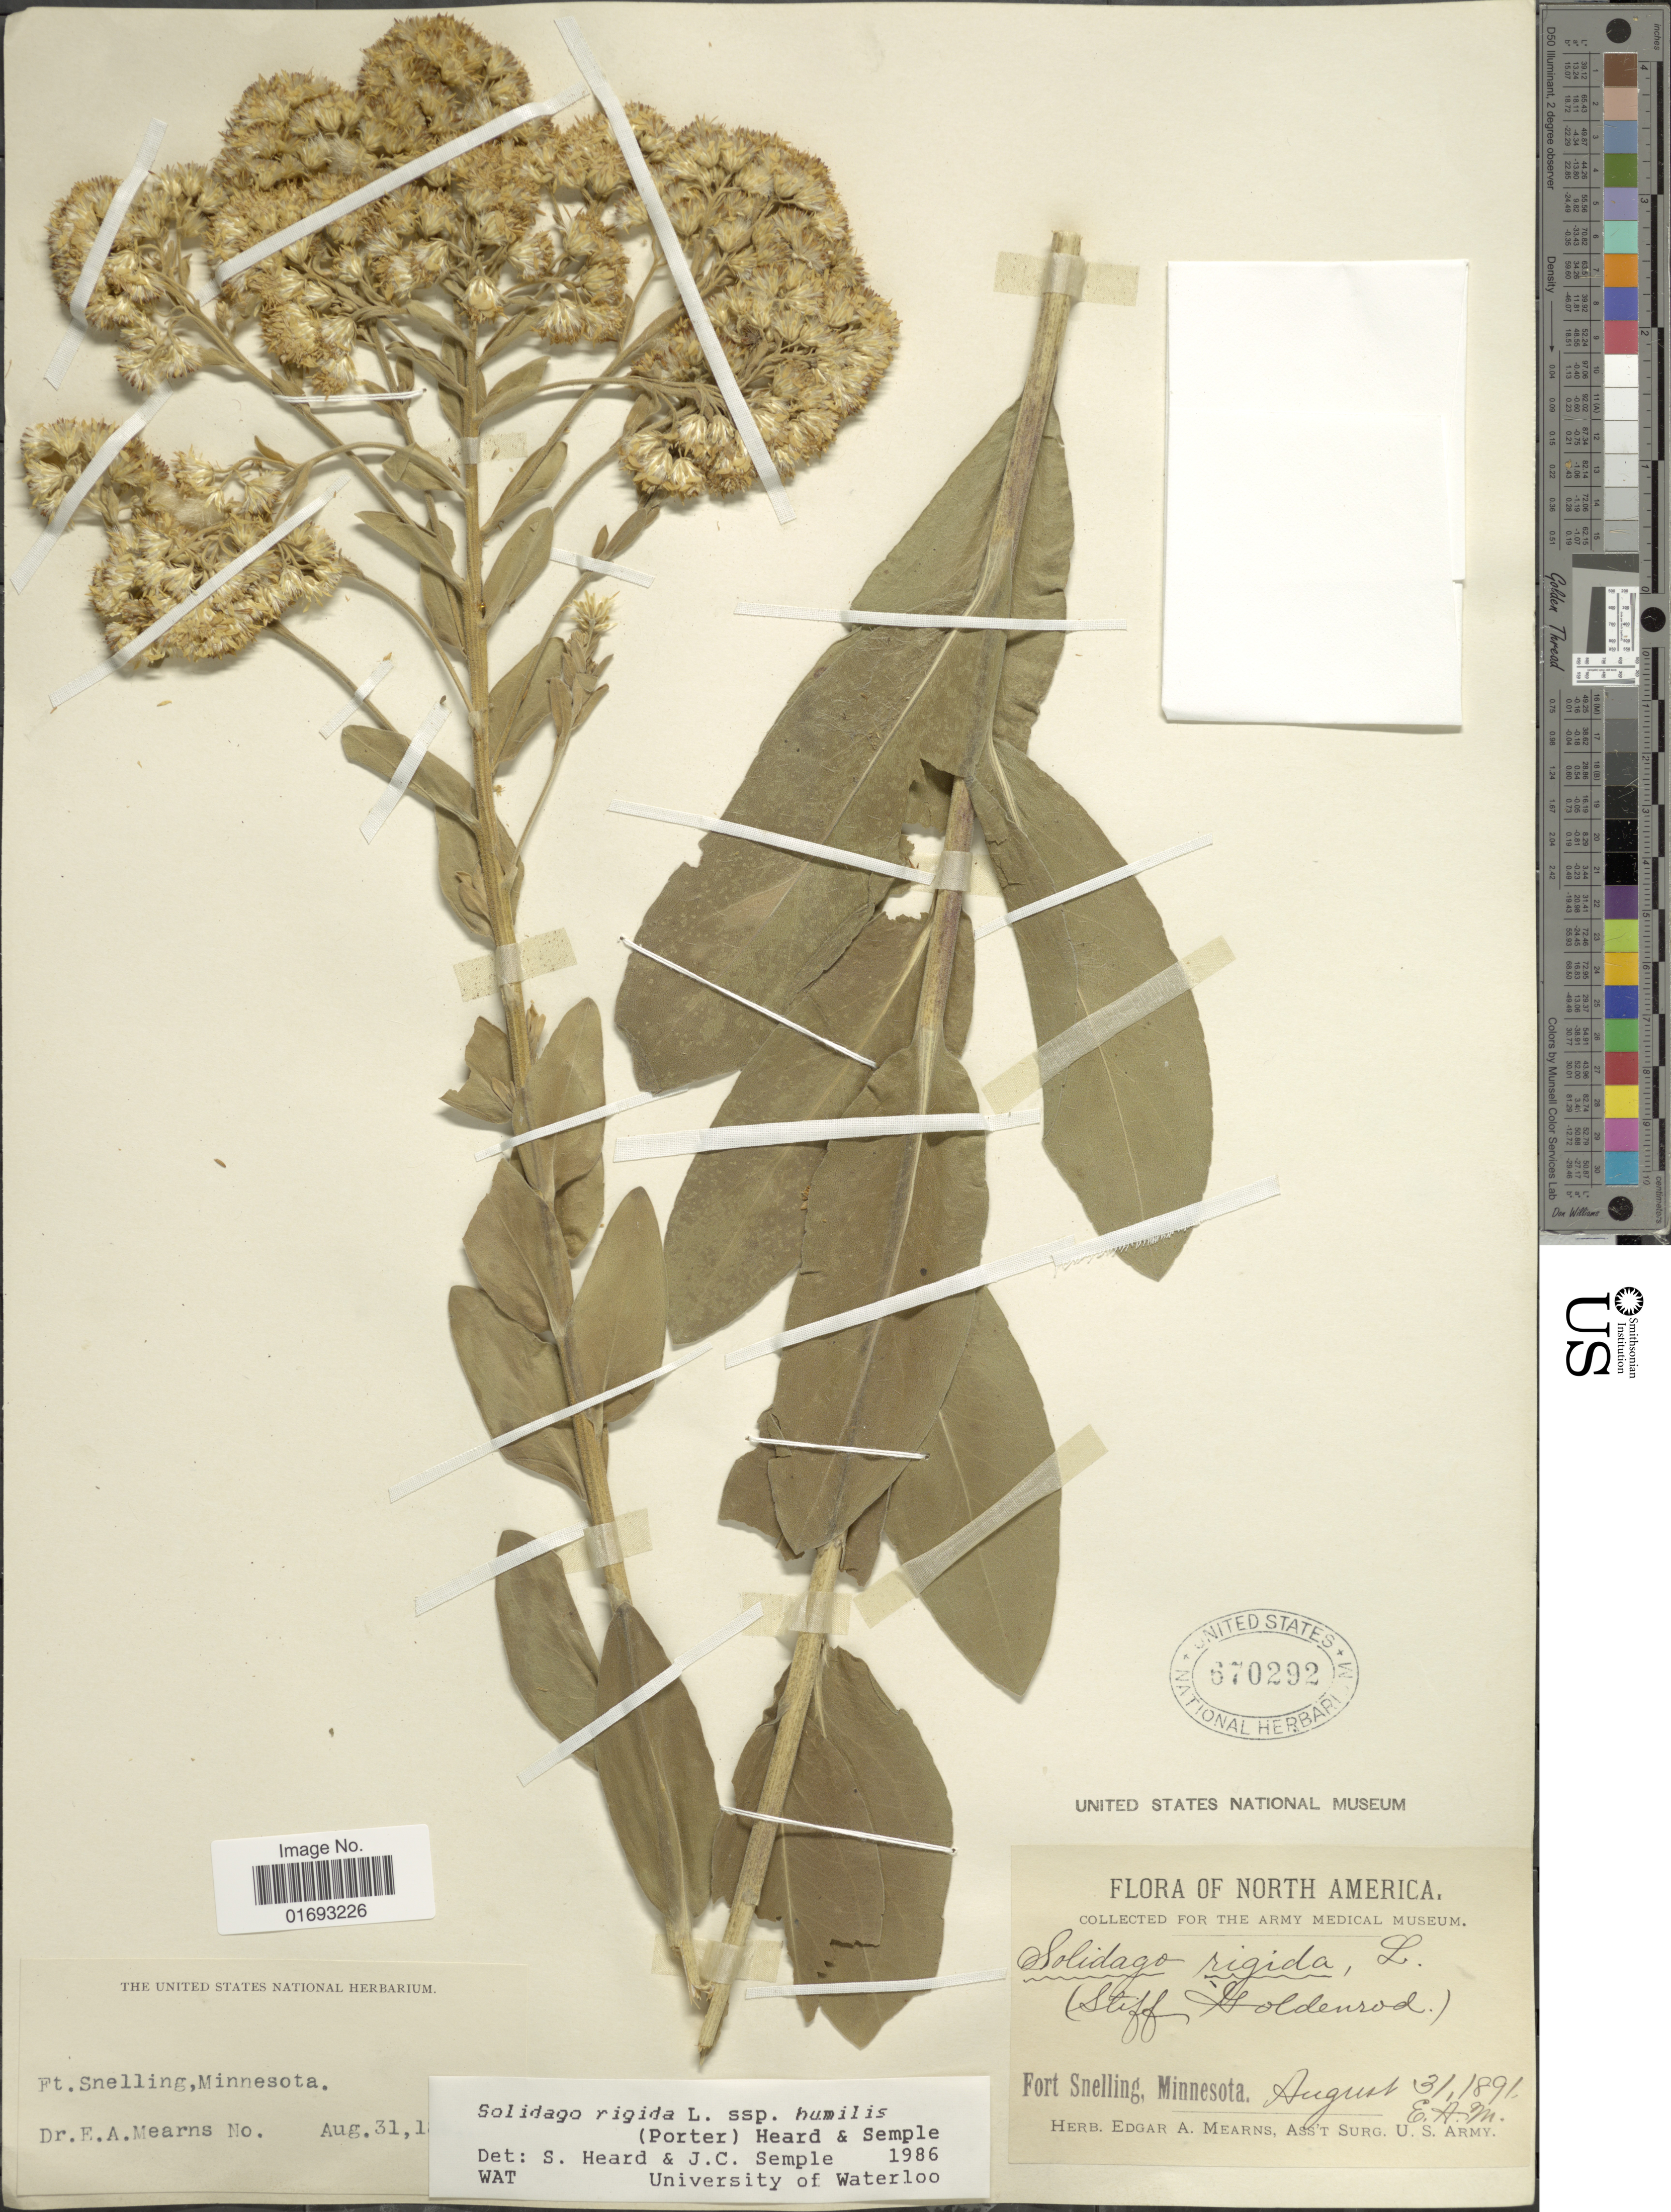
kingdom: Plantae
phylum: Tracheophyta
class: Magnoliopsida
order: Asterales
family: Asteraceae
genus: Oligoneuron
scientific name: Oligoneuron rigidum var. humile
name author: (Porter) G.L. Nesom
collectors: E. A. Mearns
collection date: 1891-08-31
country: United States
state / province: Minnesota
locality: North America, Fort Snelling,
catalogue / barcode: US 670292